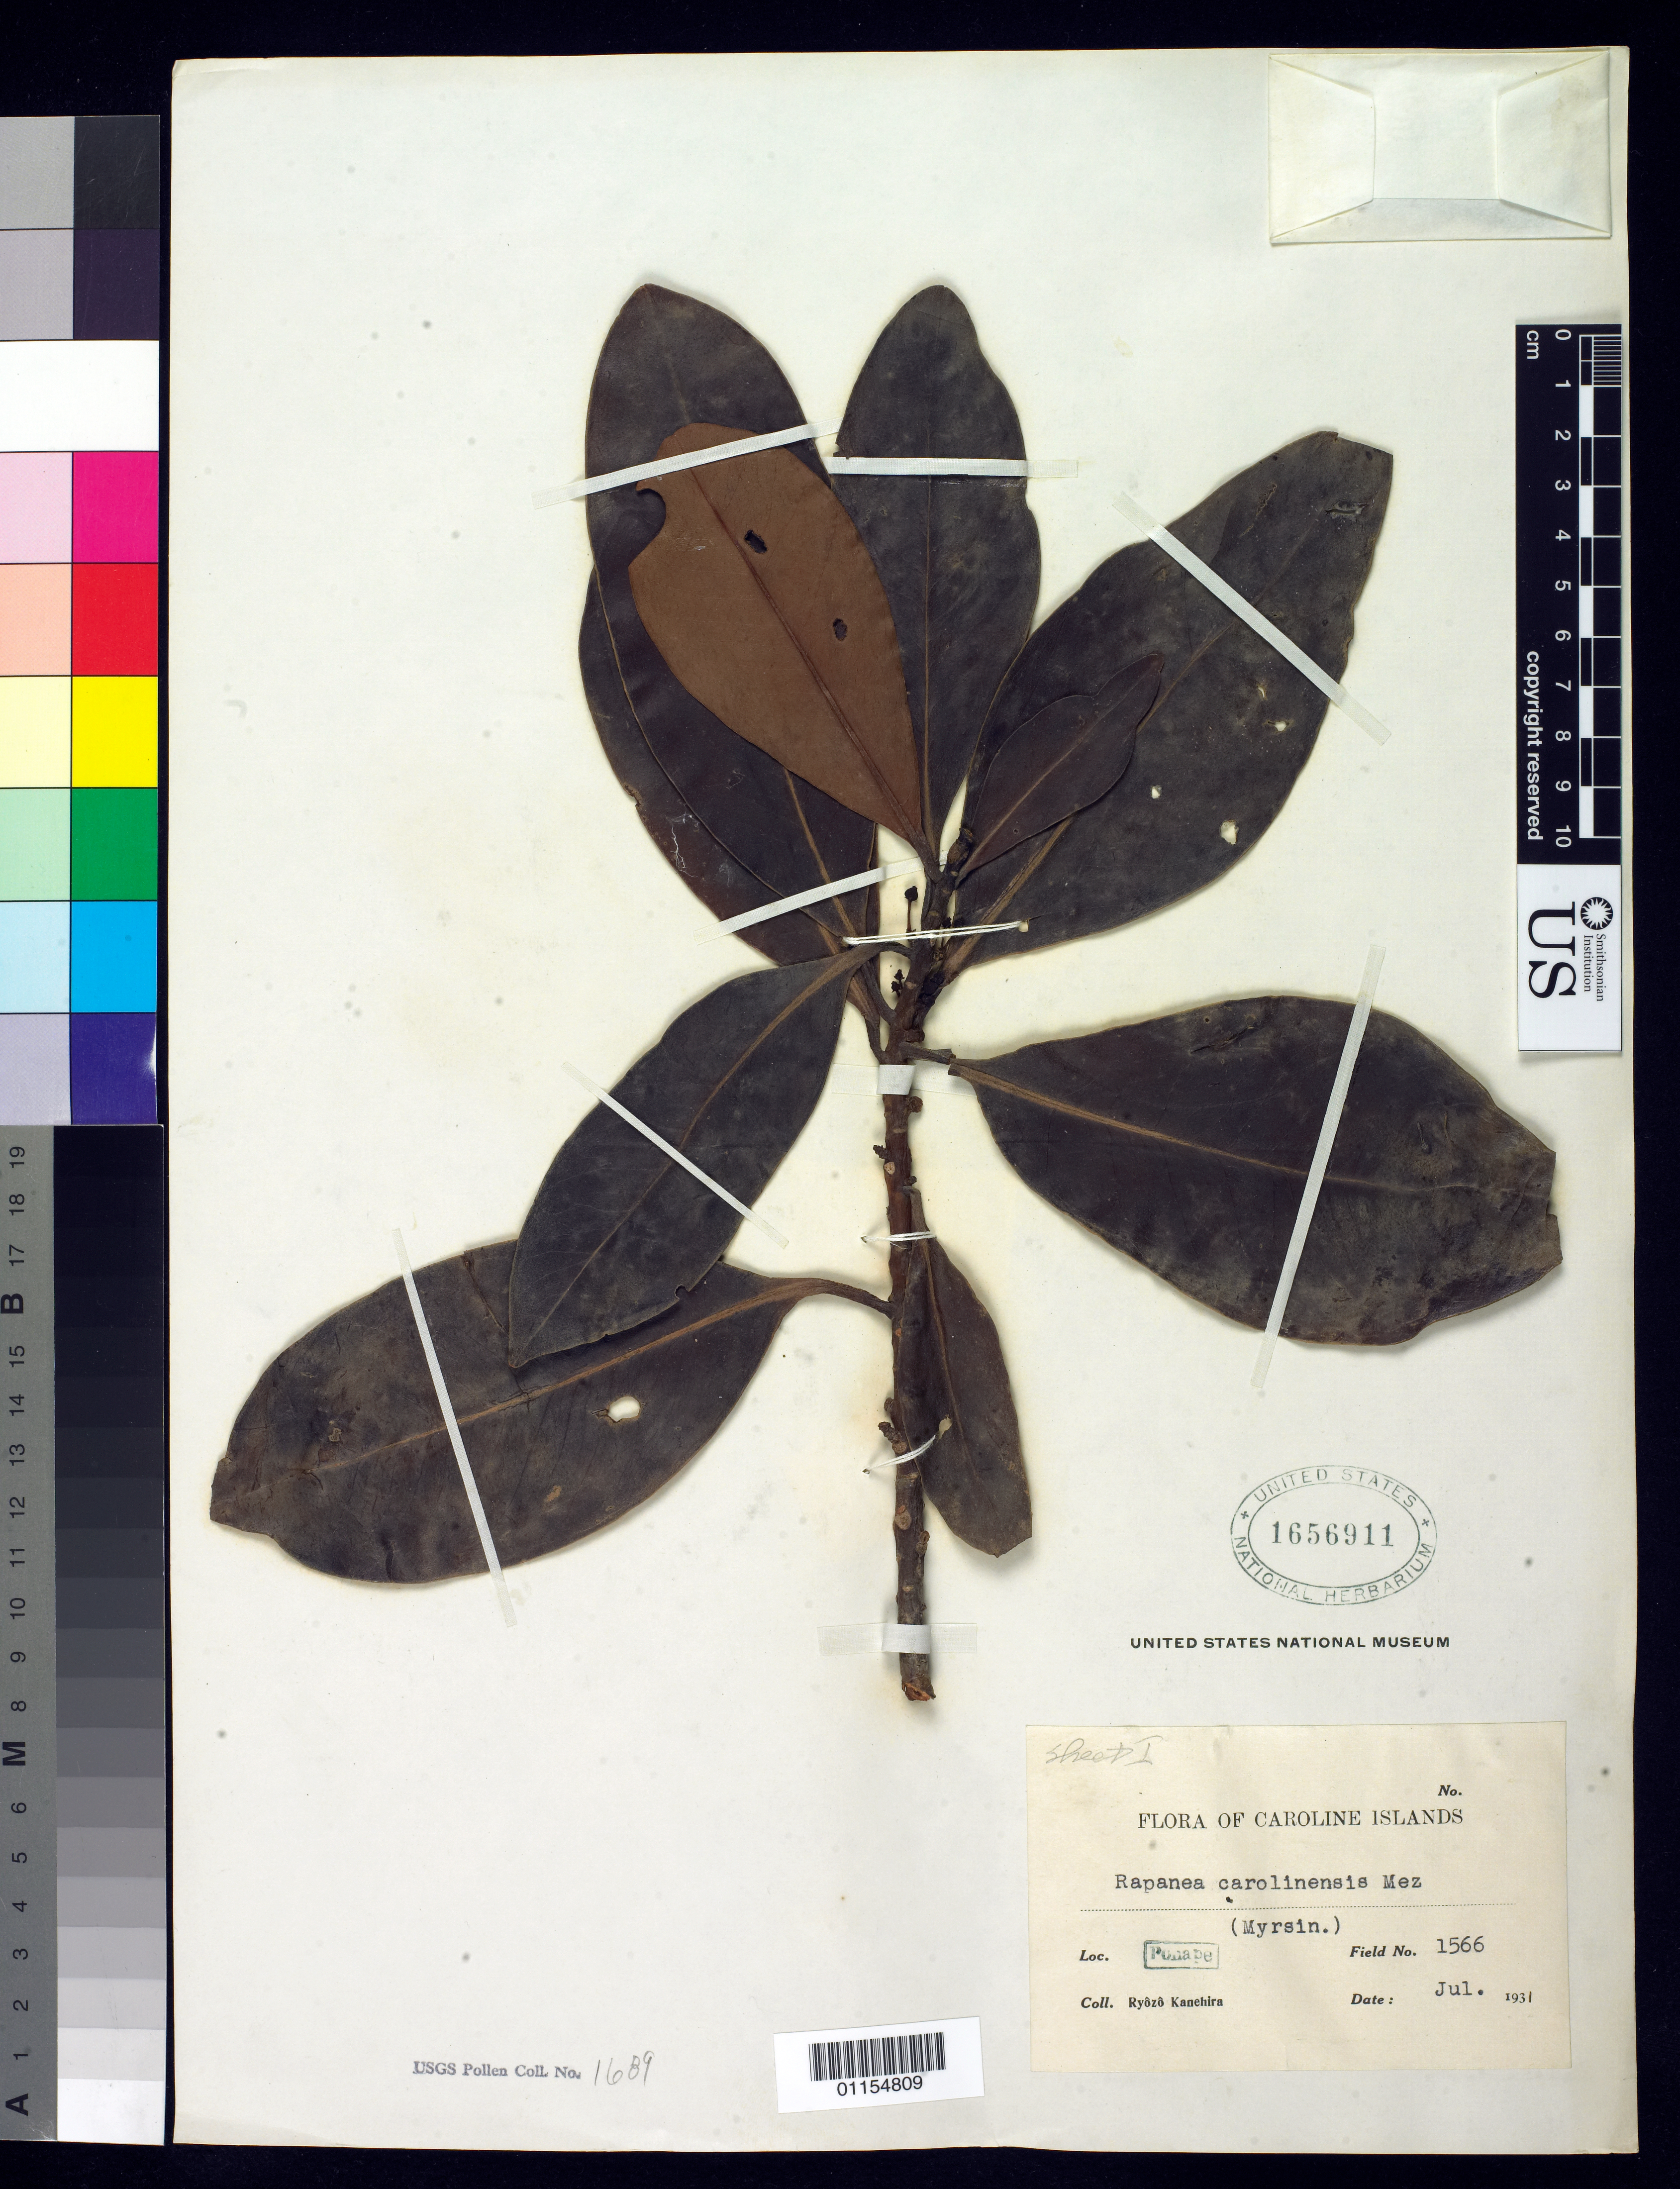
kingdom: Plantae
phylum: Tracheophyta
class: Magnoliopsida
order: Ericales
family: Primulaceae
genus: Rapanea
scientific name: Rapanea carolinensis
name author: Mez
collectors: R. Kanehira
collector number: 1566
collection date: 1931-07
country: Micronesia, Federated States of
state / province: Pohnpei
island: Pohnpei [Ponape]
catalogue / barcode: US 1656911